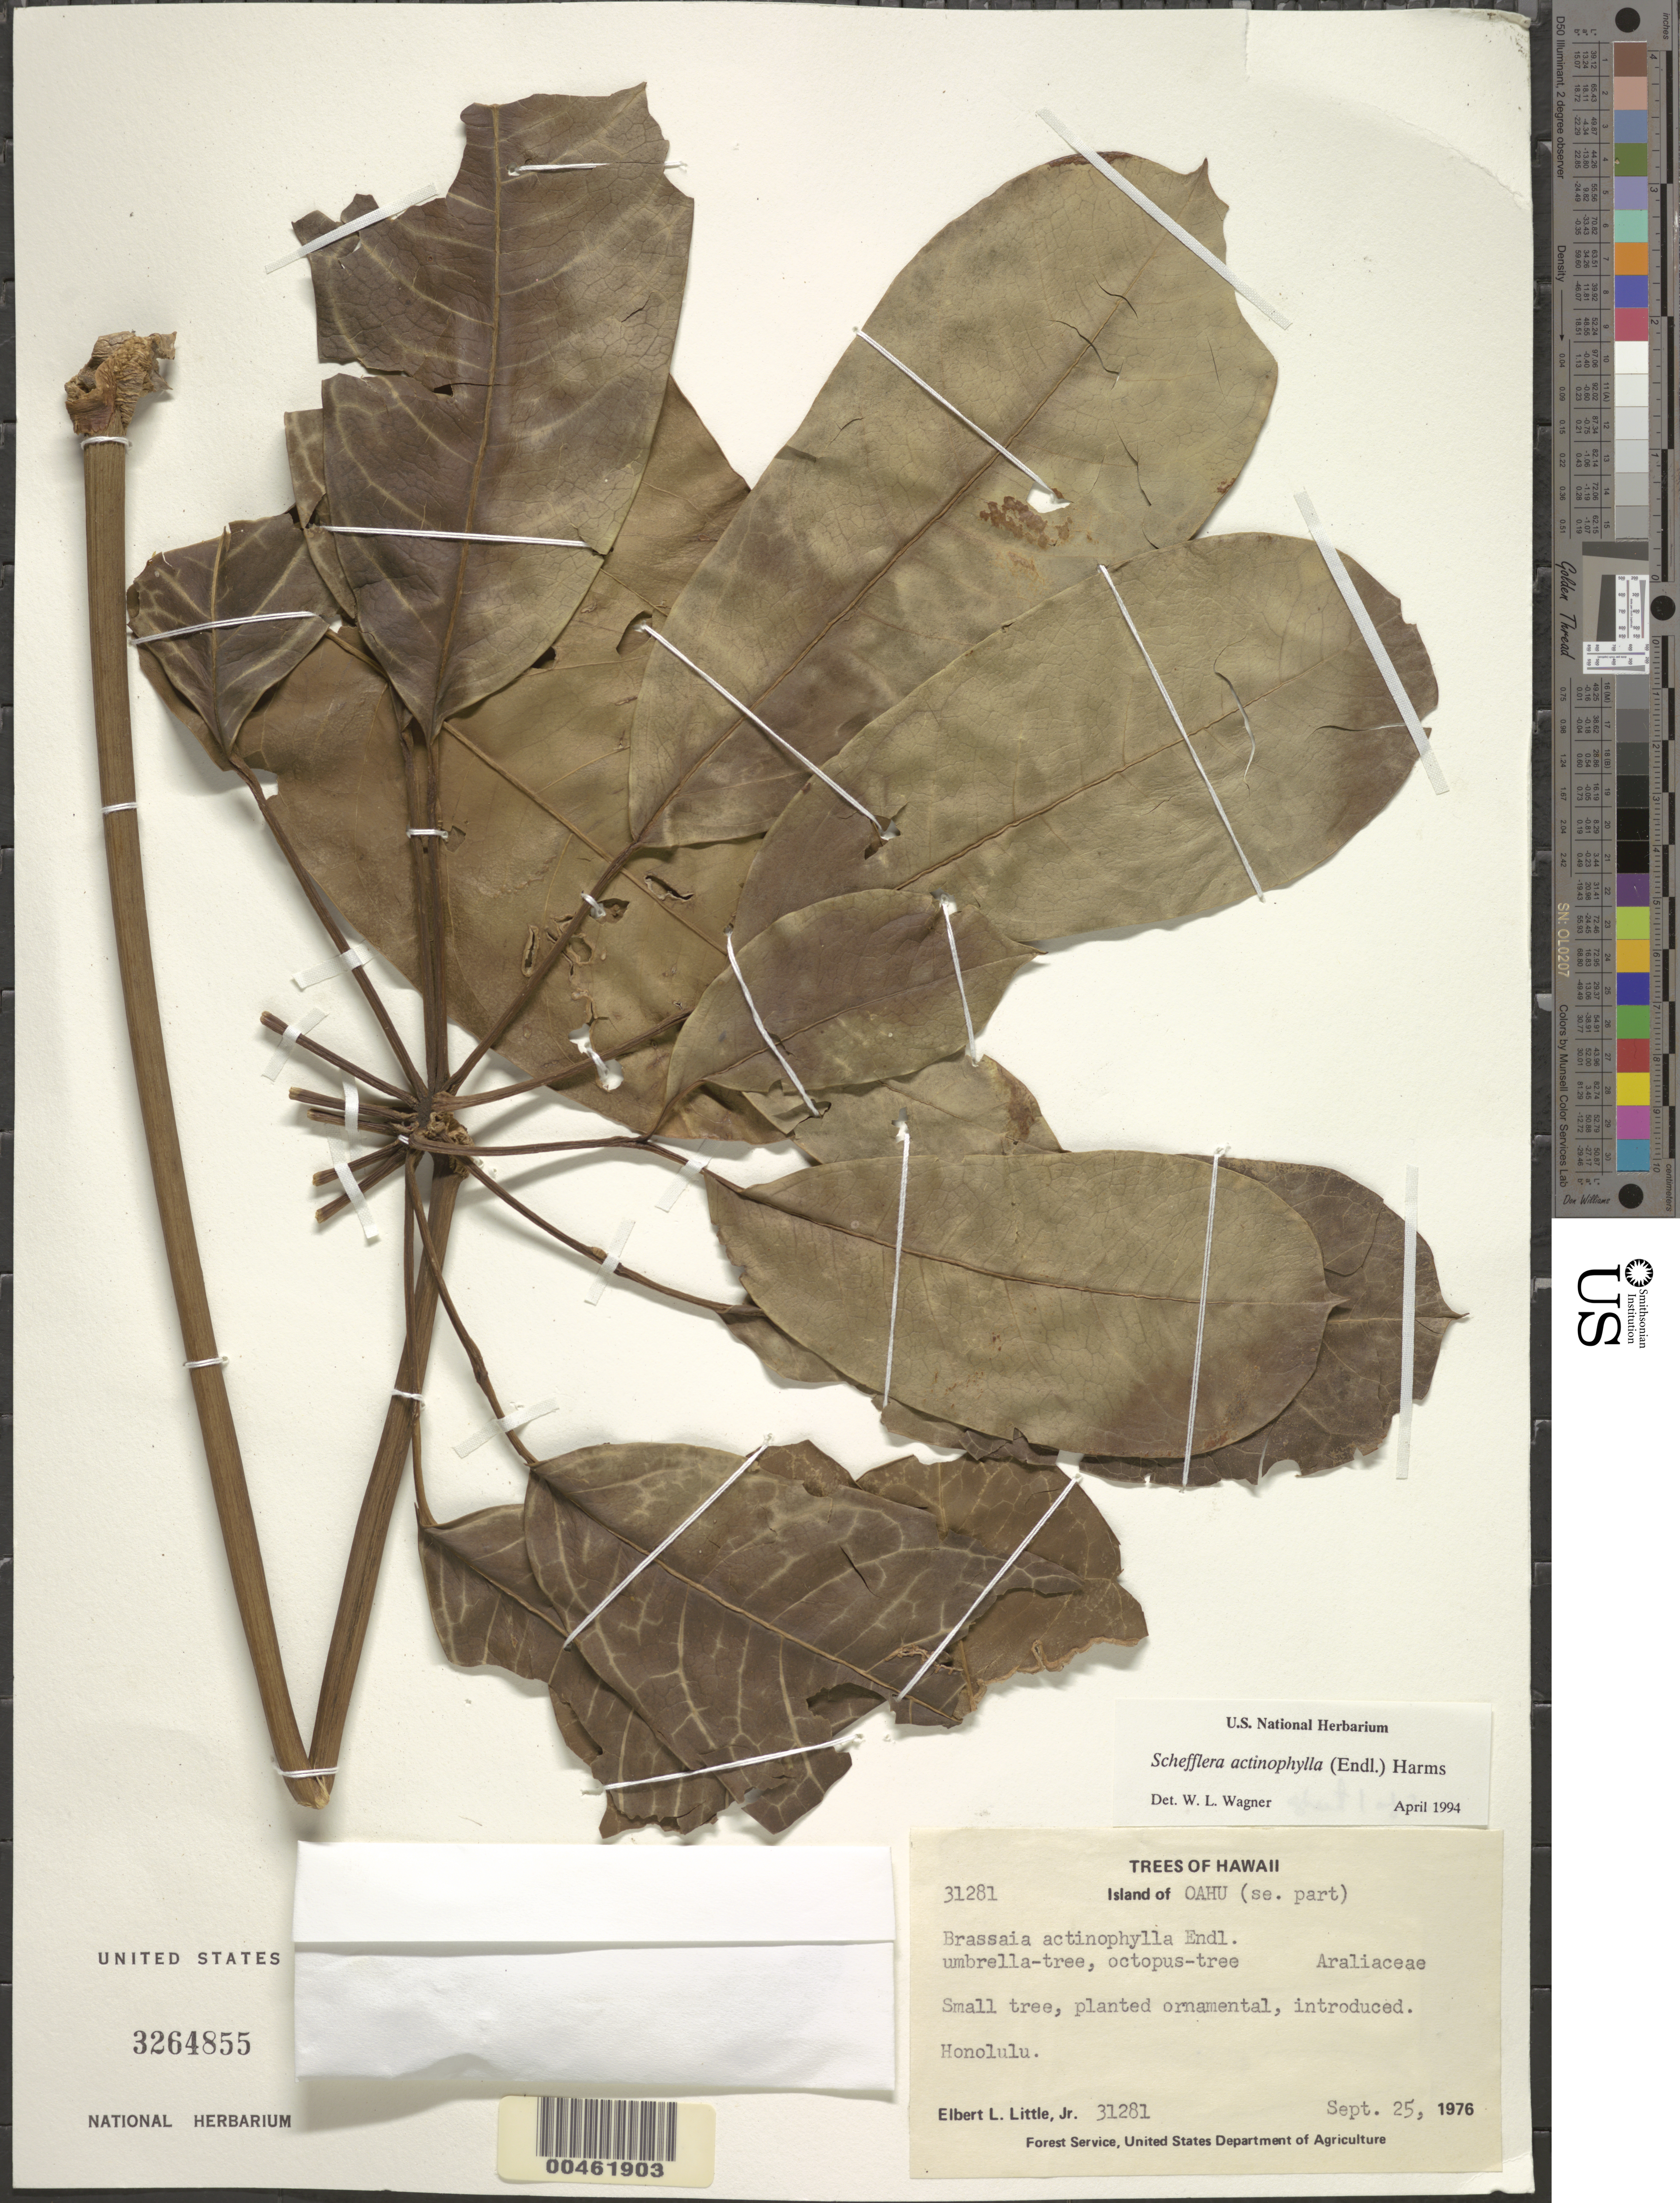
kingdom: Plantae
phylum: Tracheophyta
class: Magnoliopsida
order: Apiales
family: Araliaceae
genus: Heptapleurum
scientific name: Heptapleurum actinophyllum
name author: (Endl.) Lowry & G. M. Plunkett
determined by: Wagner, W. L., (BOT), Smithsonian Institution - National Museum of Natural History (UNITED STATES)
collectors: E. L. Little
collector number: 31281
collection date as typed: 25 Sep 1976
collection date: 1976-09-25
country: United States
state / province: Hawaii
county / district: Honolulu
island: Oahu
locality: SE part, Honolulu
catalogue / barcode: US 3264855